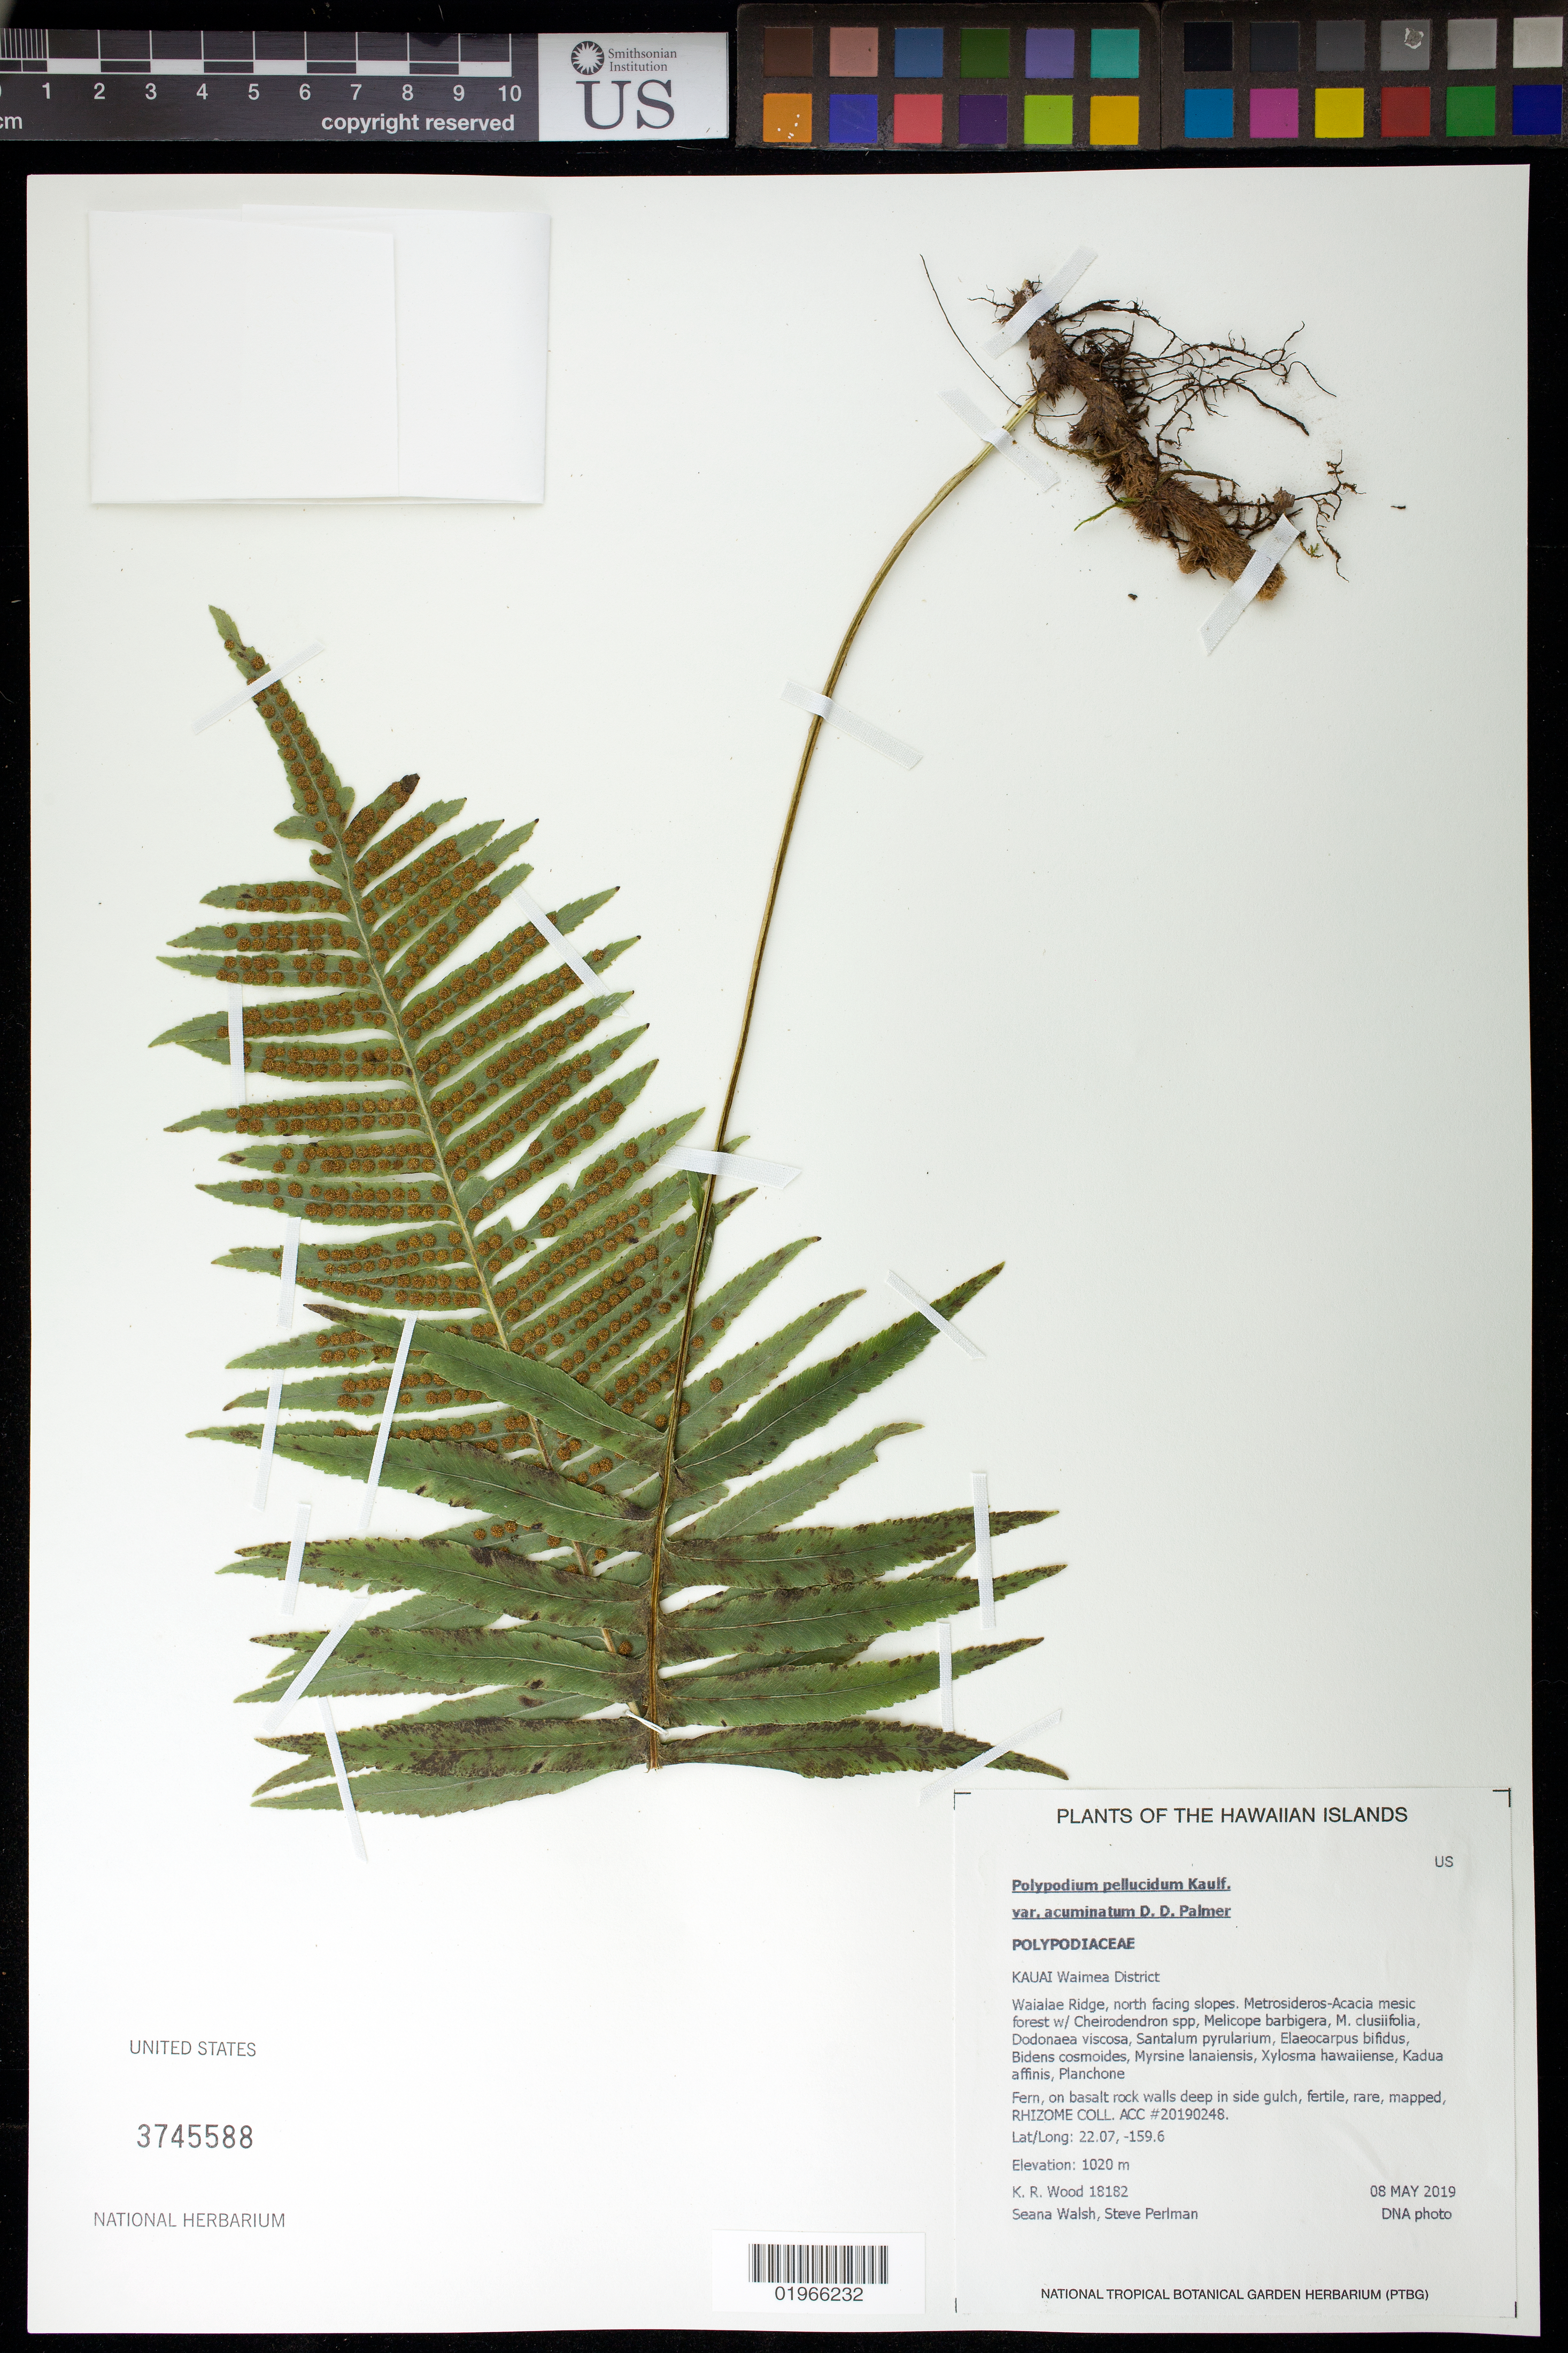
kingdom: Plantae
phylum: Tracheophyta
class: Polypodiopsida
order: Polypodiales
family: Polypodiaceae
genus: Polypodium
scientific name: Polypodium pellucidum var. acuminatum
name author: D.D. Palmer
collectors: K. R. Wood, S. Walsh & S. P. Perlman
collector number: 18182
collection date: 2019-05-08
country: United States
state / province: Hawaii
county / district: Kauai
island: Kaua'i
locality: Waimea District, Waialae Ridge, north facing slopes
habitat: Mesic forest, side gulch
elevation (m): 1020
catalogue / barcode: US 3745588